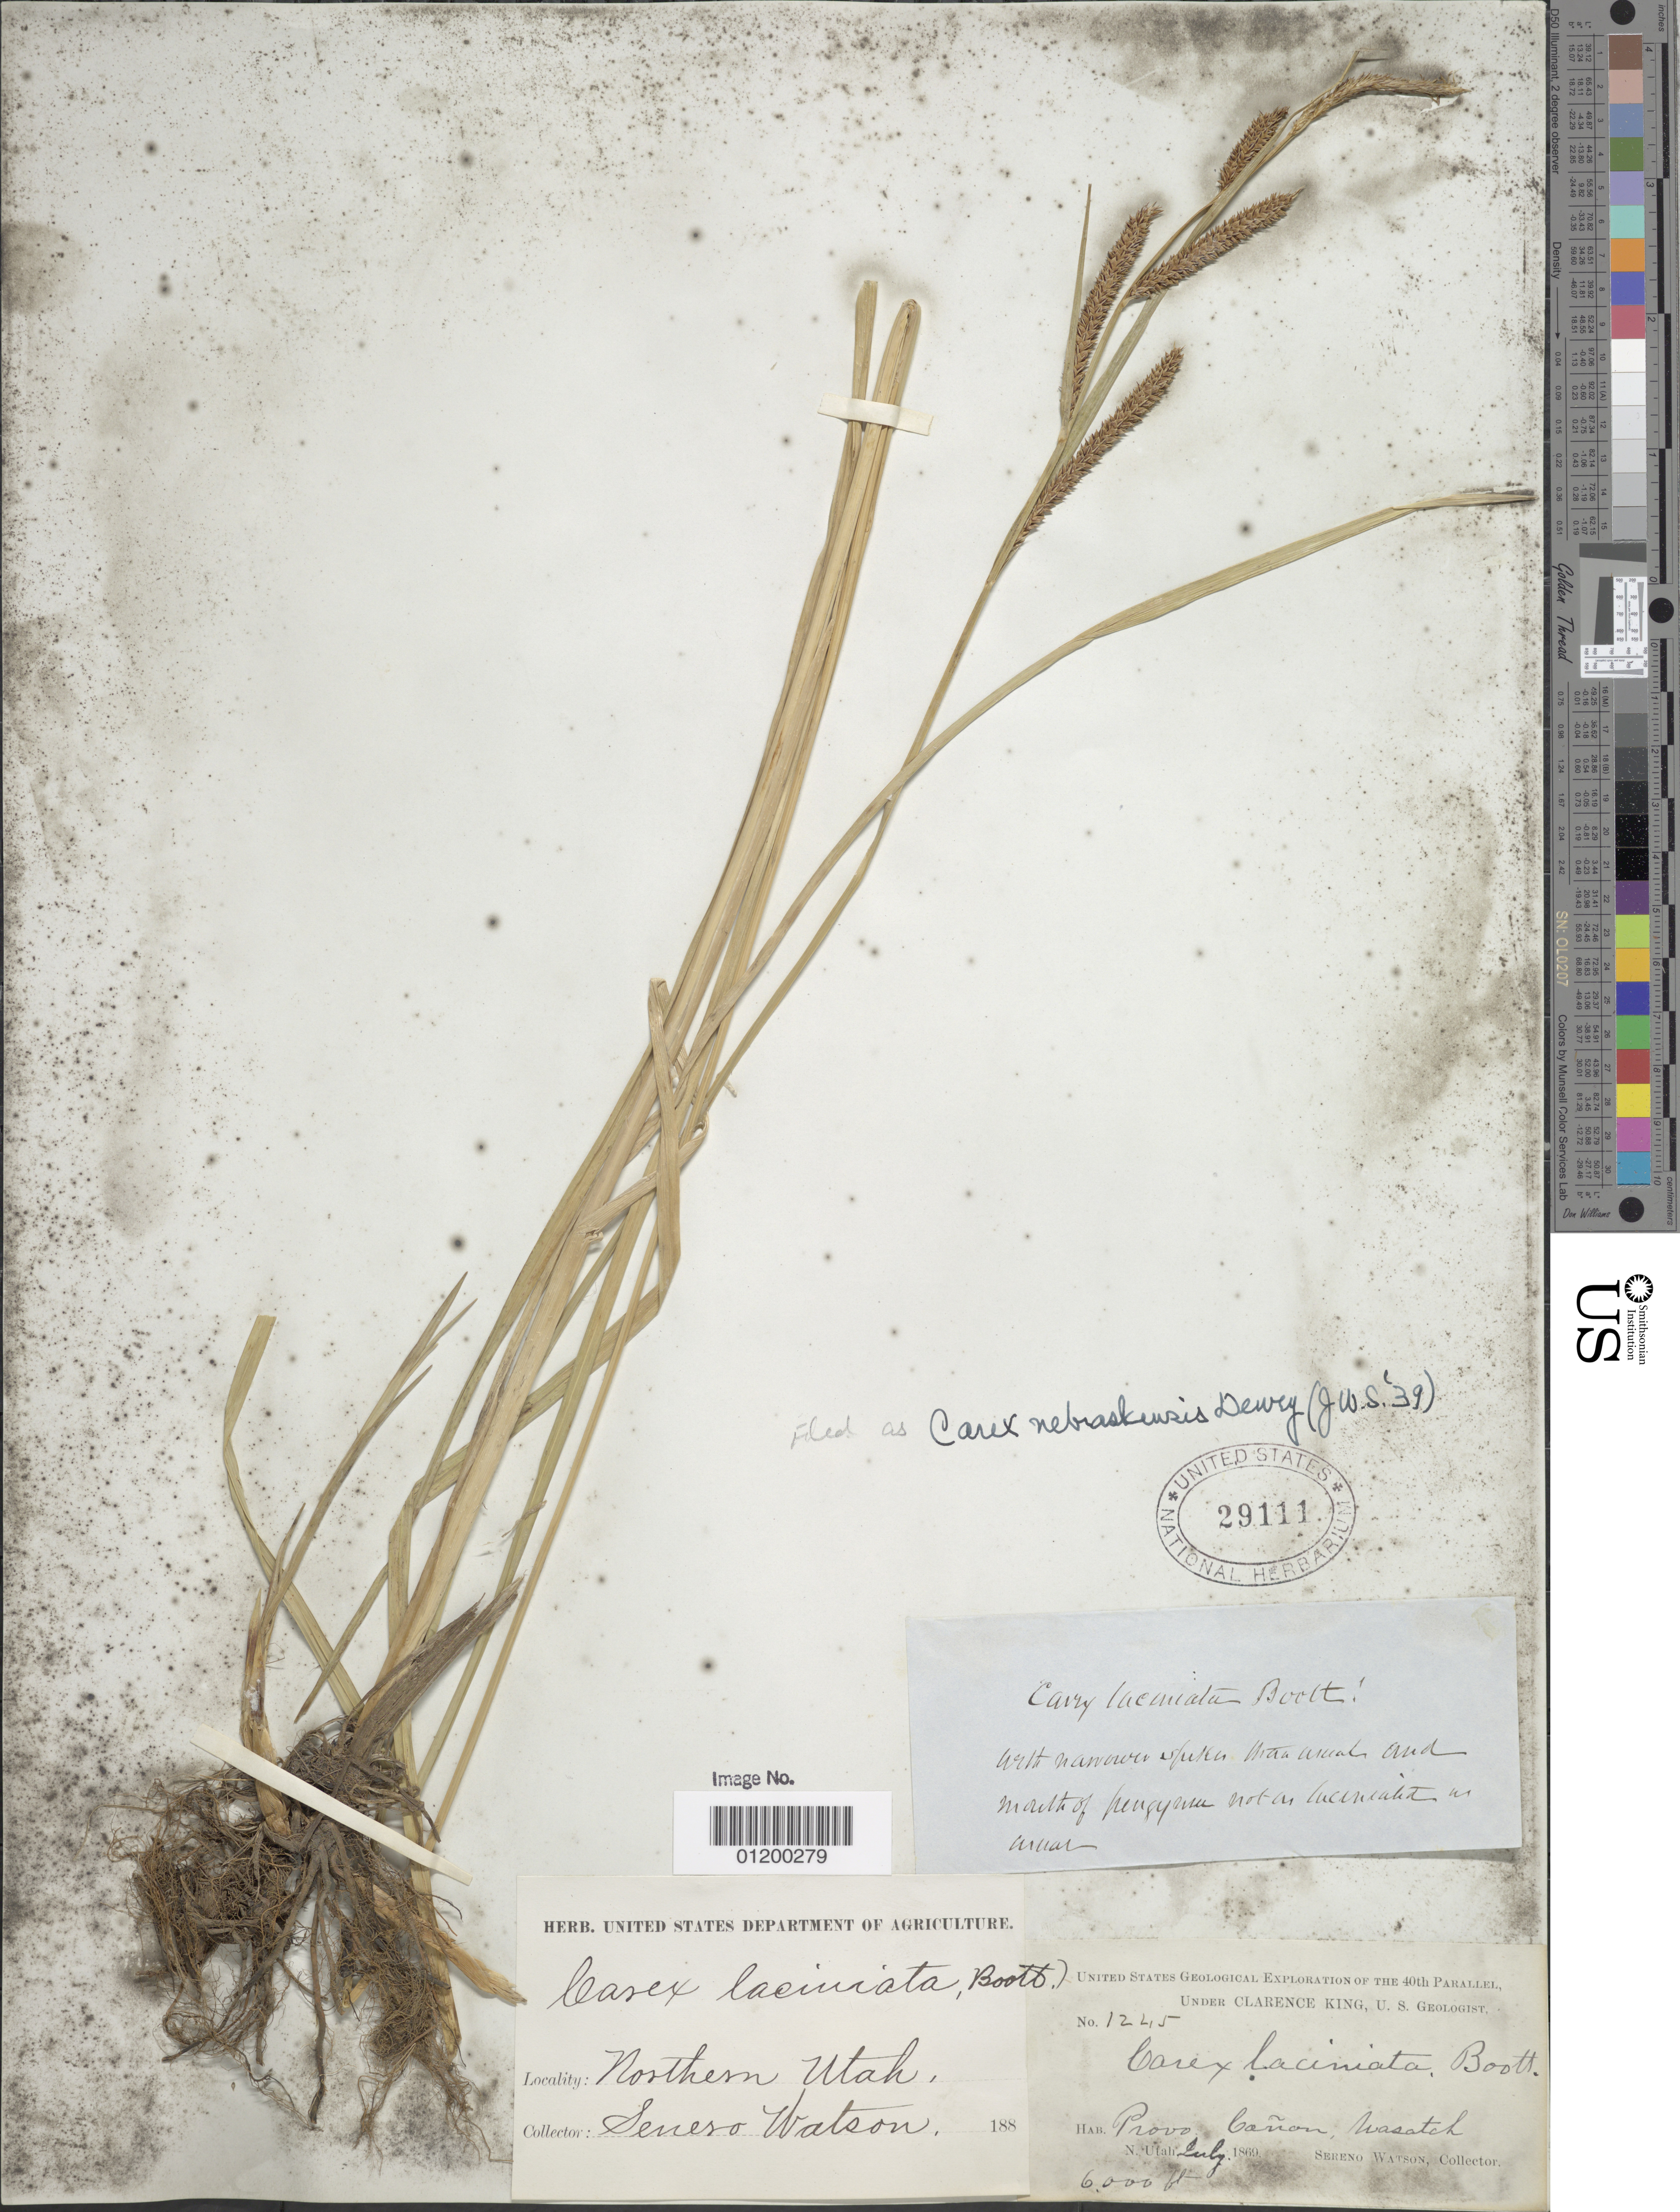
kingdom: Plantae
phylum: Tracheophyta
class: Liliopsida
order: Poales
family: Cyperaceae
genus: Carex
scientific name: Carex nebrascensis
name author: Dewey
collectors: S. Watson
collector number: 1245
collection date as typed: Jul 1869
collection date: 1869-07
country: United States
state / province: Utah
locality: Provo Canyon, Wasatch, N. Utah.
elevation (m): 1829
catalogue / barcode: US 29111